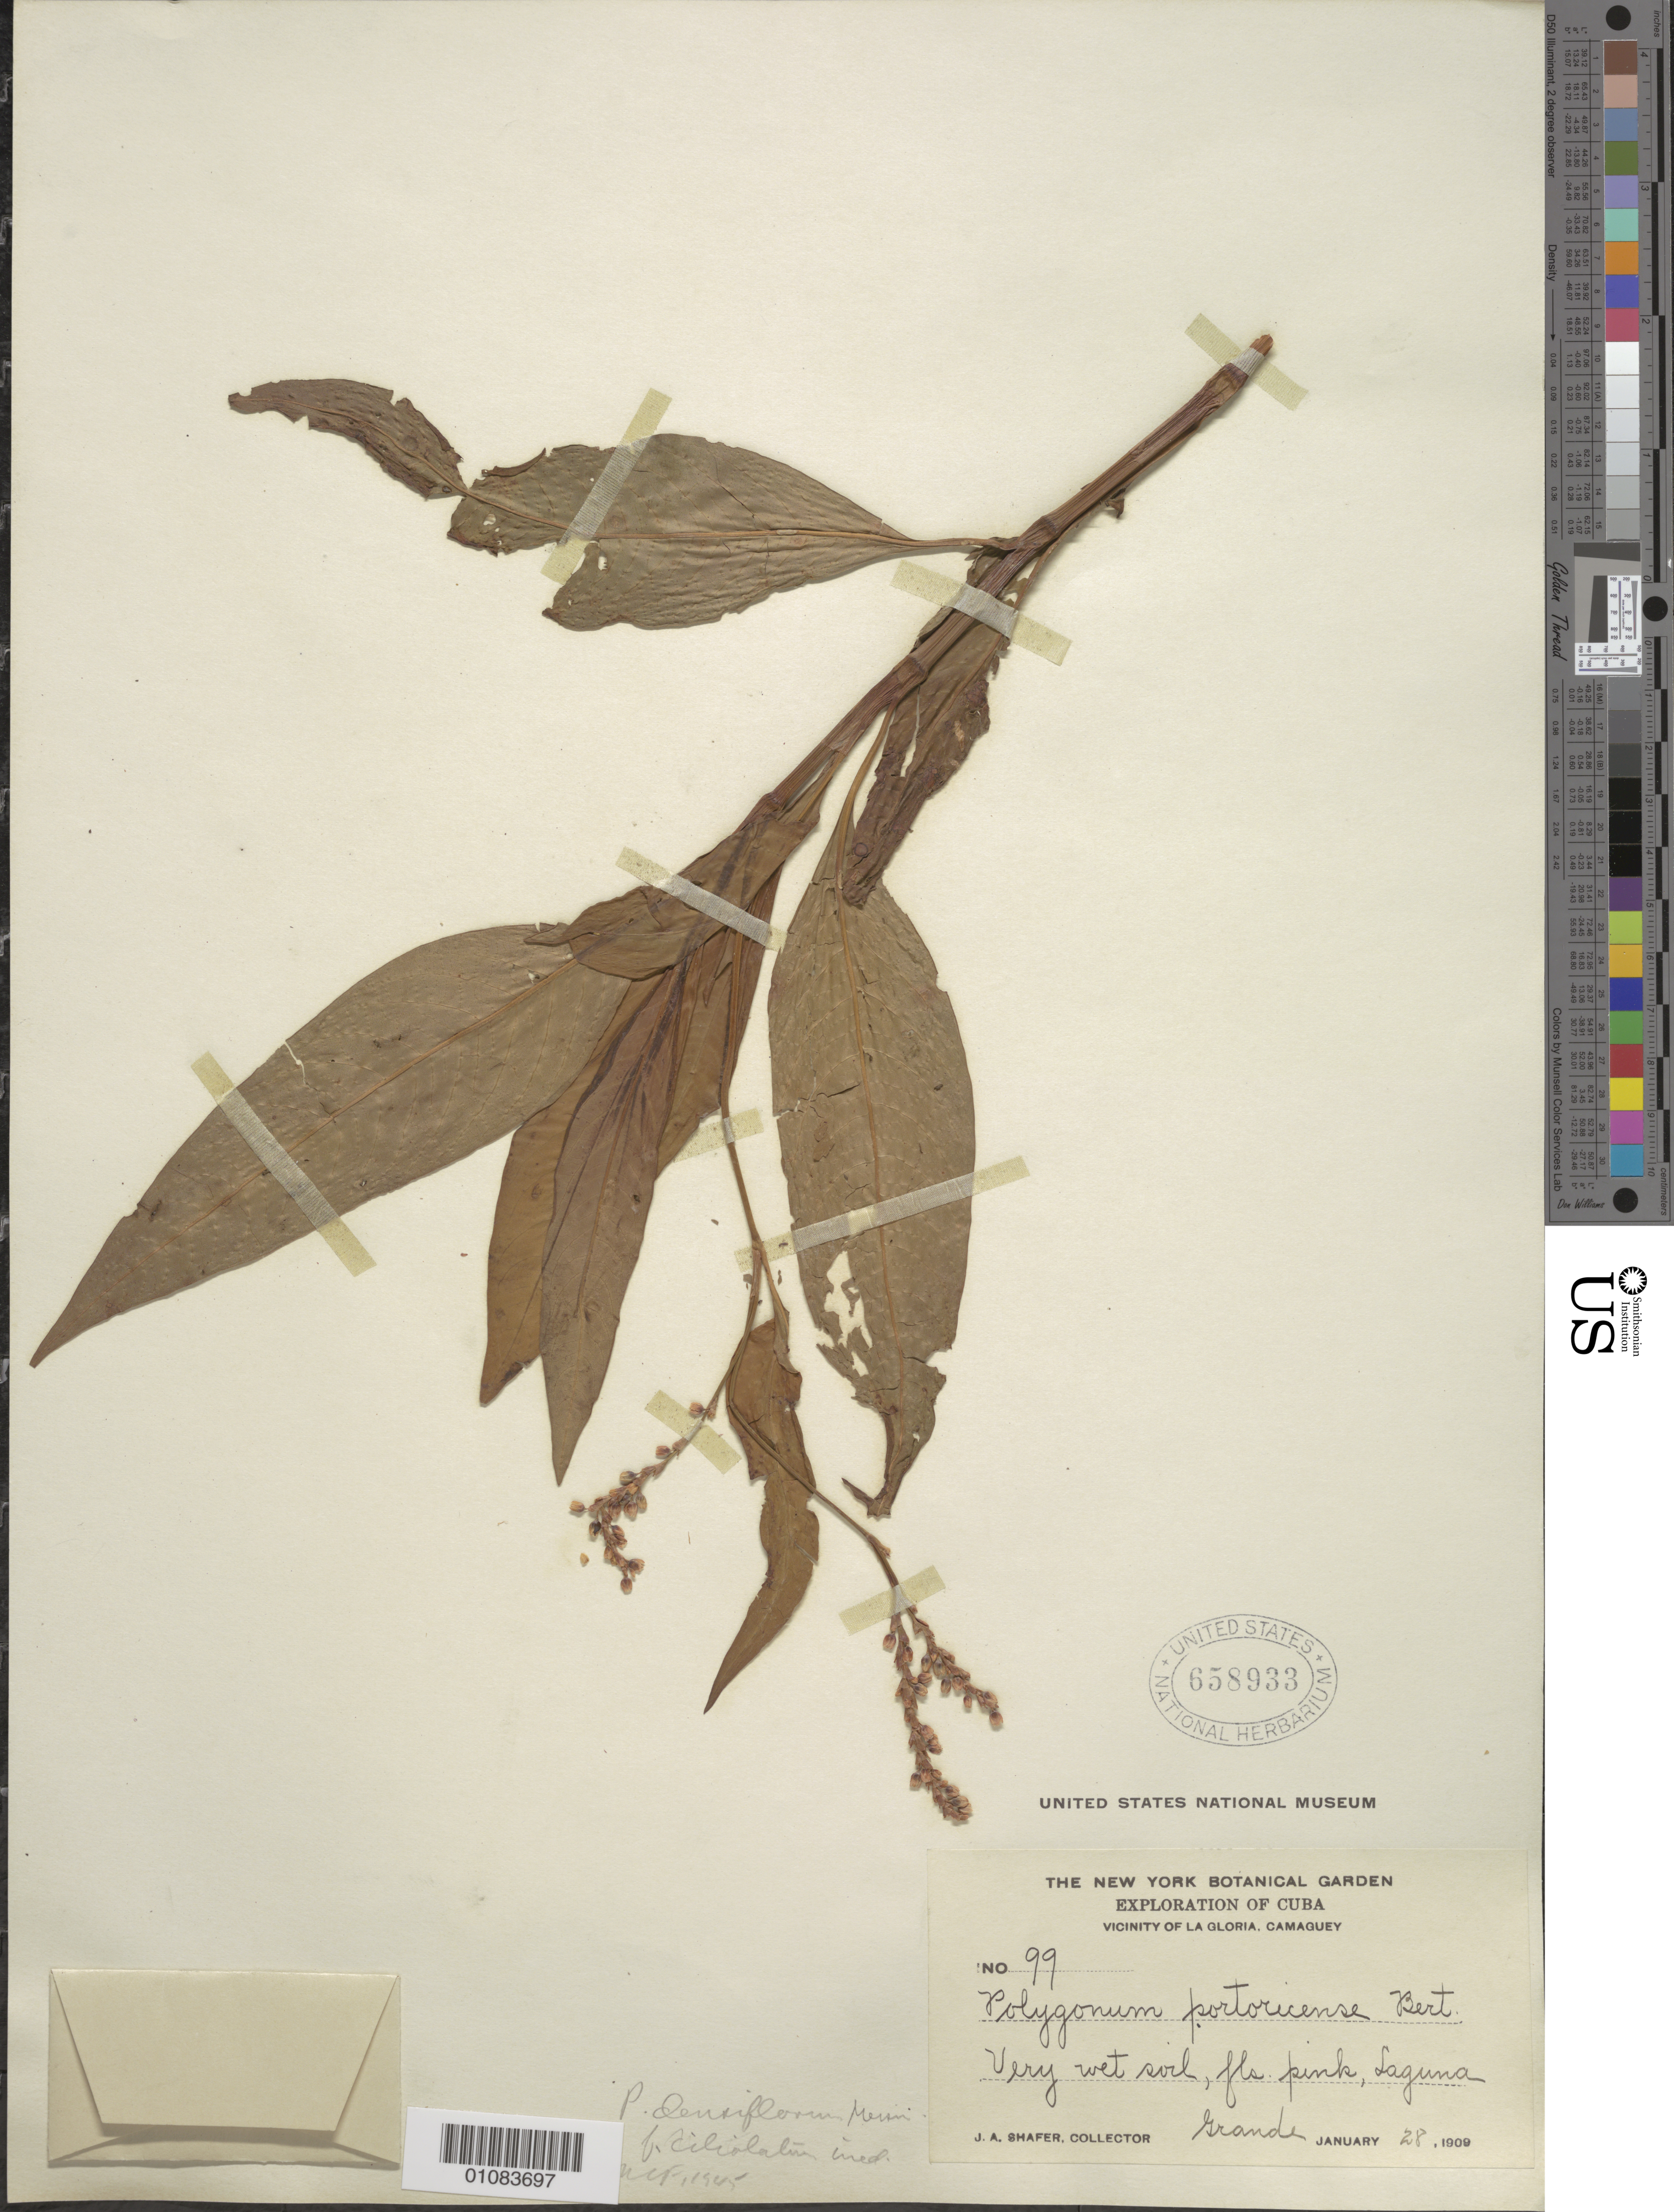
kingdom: Plantae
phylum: Tracheophyta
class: Magnoliopsida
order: Caryophyllales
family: Polygonaceae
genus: Polygonum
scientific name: Polygonum densiflorum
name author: Meisn.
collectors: J. A. Shafer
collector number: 99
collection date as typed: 28 Jan 1909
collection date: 1909-01-28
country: Cuba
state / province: Camagüey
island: Cuba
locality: Vicinity of La Gloria, Laguna Grande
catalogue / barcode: US 658933